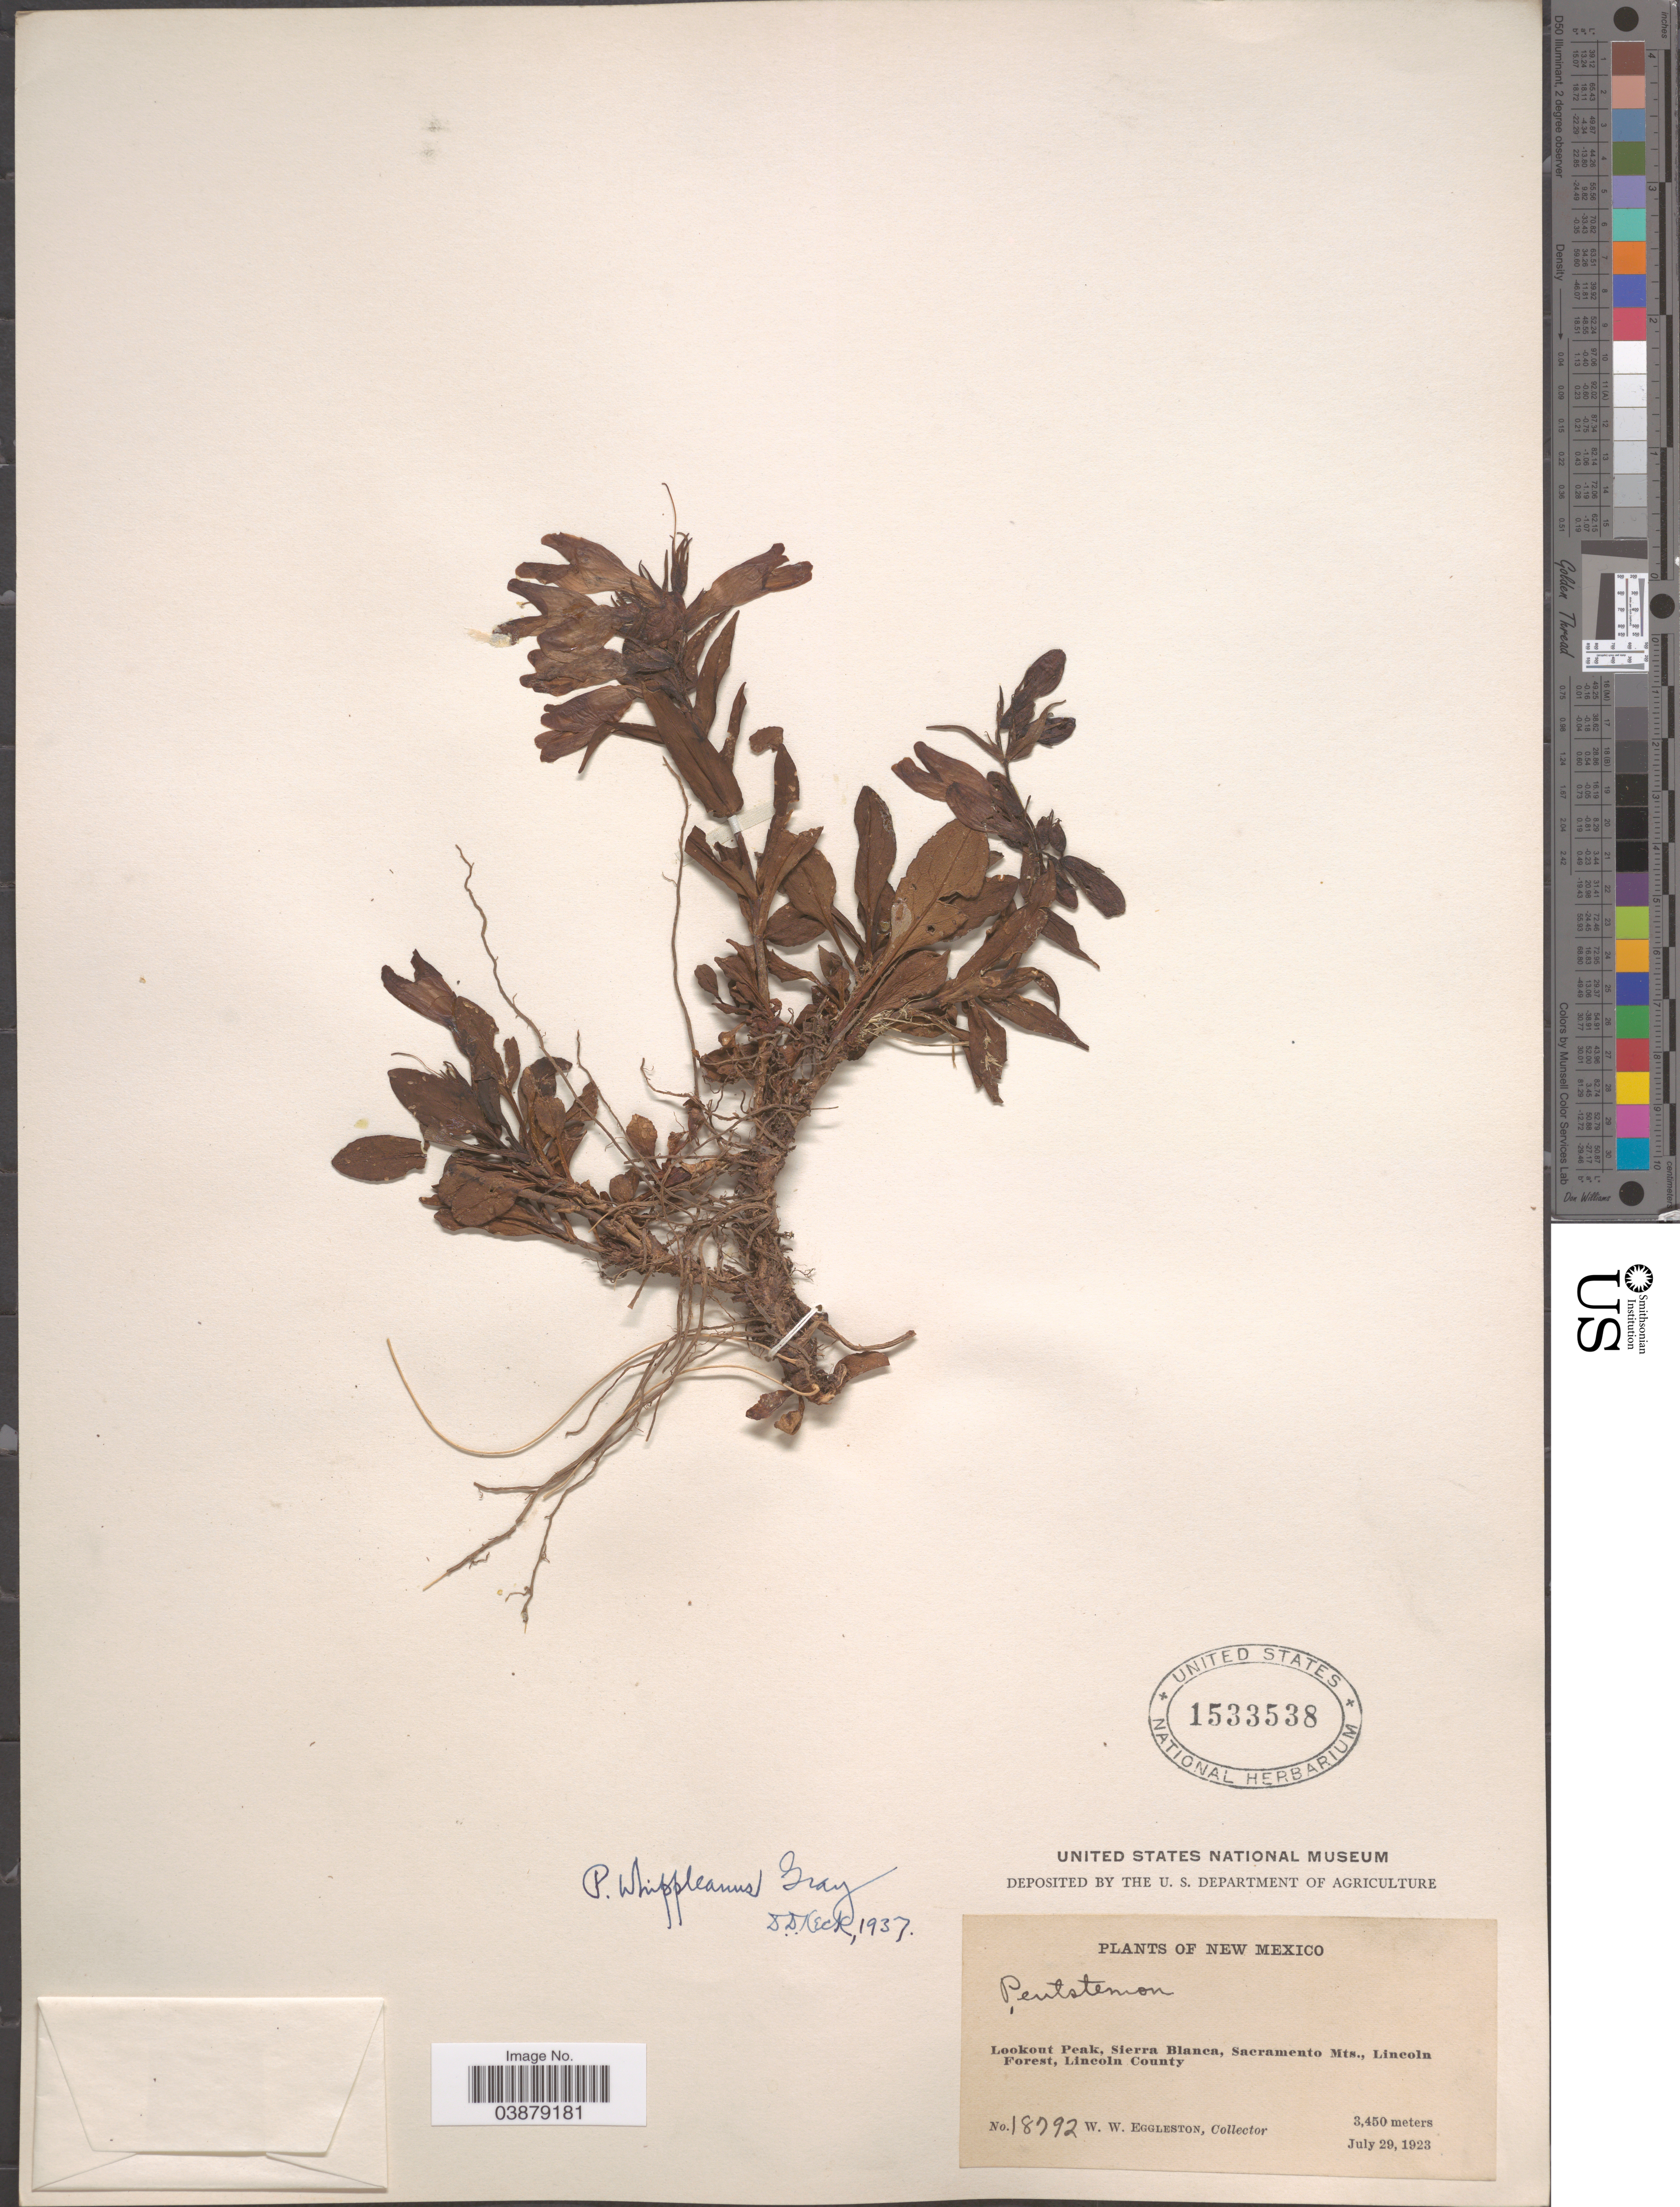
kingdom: Plantae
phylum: Tracheophyta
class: Magnoliopsida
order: Lamiales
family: Plantaginaceae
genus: Penstemon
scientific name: Penstemon whippleanus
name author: A. Gray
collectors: W. W. Eggleston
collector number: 18792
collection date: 1923-07-29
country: United States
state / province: New Mexico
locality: Lookout Peak, Sierra Blanca, Sacramento Mts., Lincoln Forest, Lincoln County.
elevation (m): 3450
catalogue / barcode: US 1533538